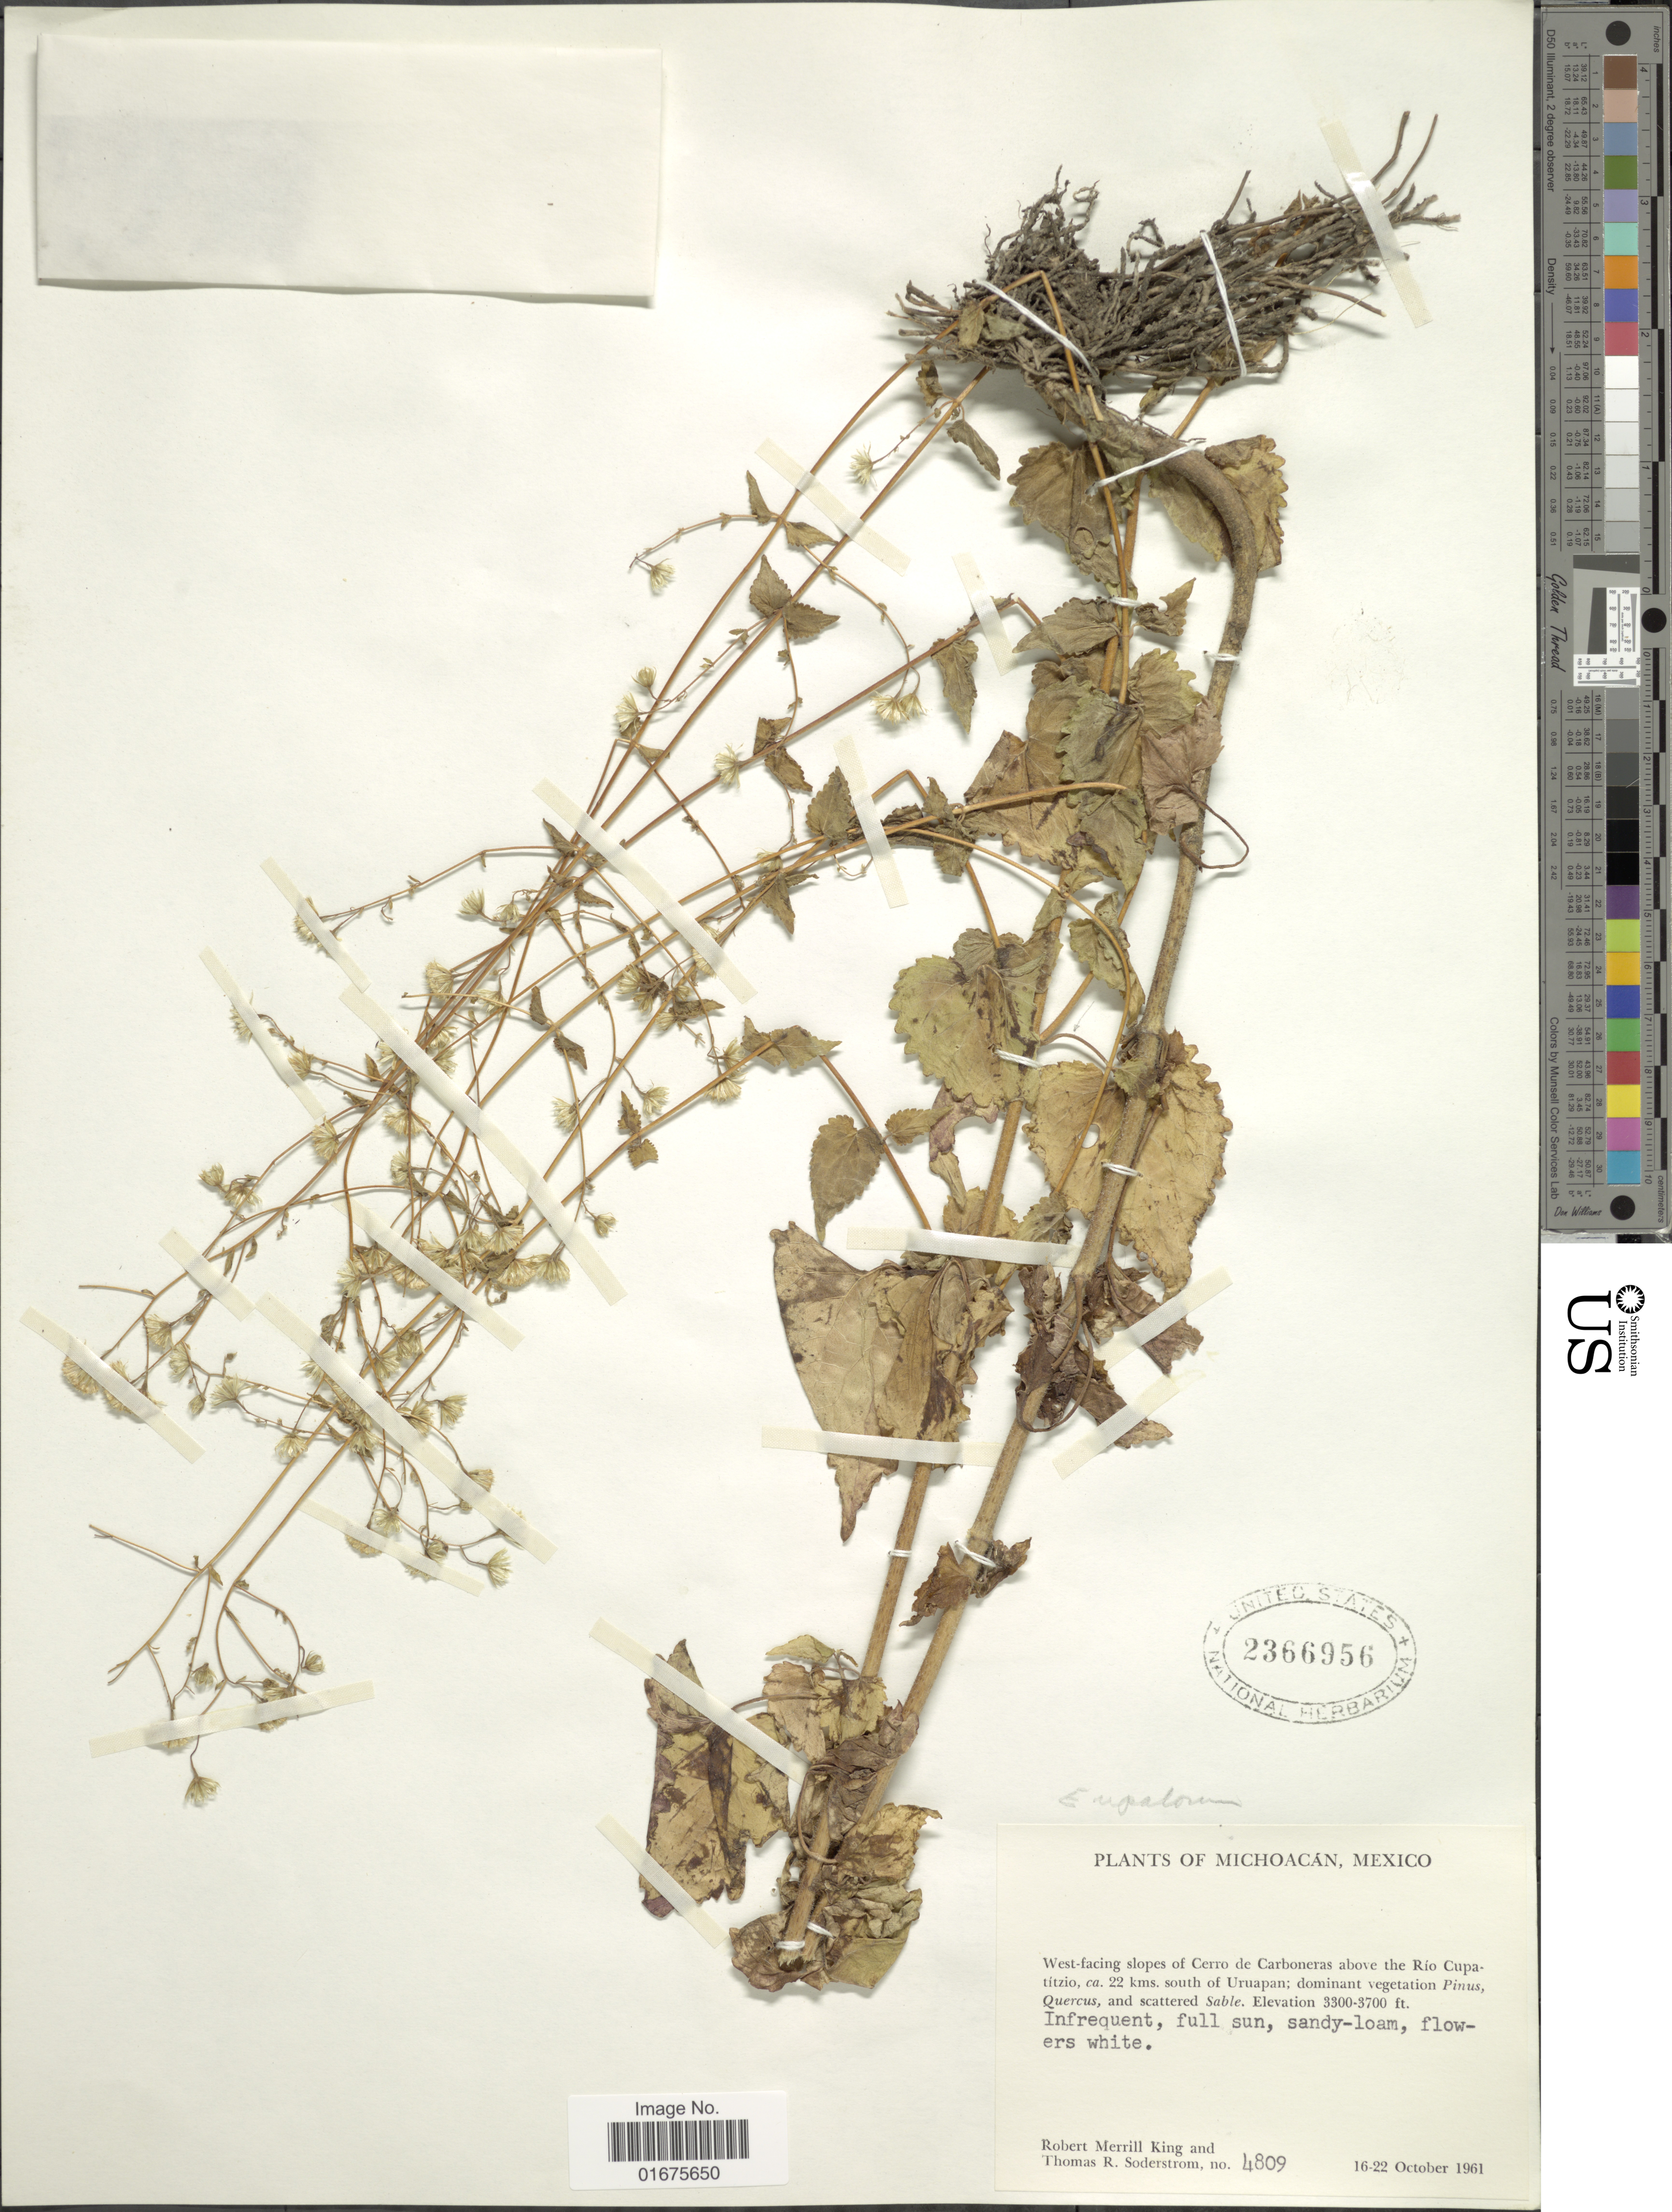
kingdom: Plantae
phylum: Tracheophyta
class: Magnoliopsida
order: Asterales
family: Asteraceae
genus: Ageratina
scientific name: Ageratina choricephala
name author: (B.L. Rob.) R.M. King & H. Rob.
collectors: R. M. King & T. R. Soderstrom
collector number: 4809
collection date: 1961-10-16/1961-10-22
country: Mexico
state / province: Michoacán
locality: West facing slopes of Cerro de Carboneras above the Rio Cupatitzio ca. 22 kms. south of Uruapan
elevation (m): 1006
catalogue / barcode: US 2366956